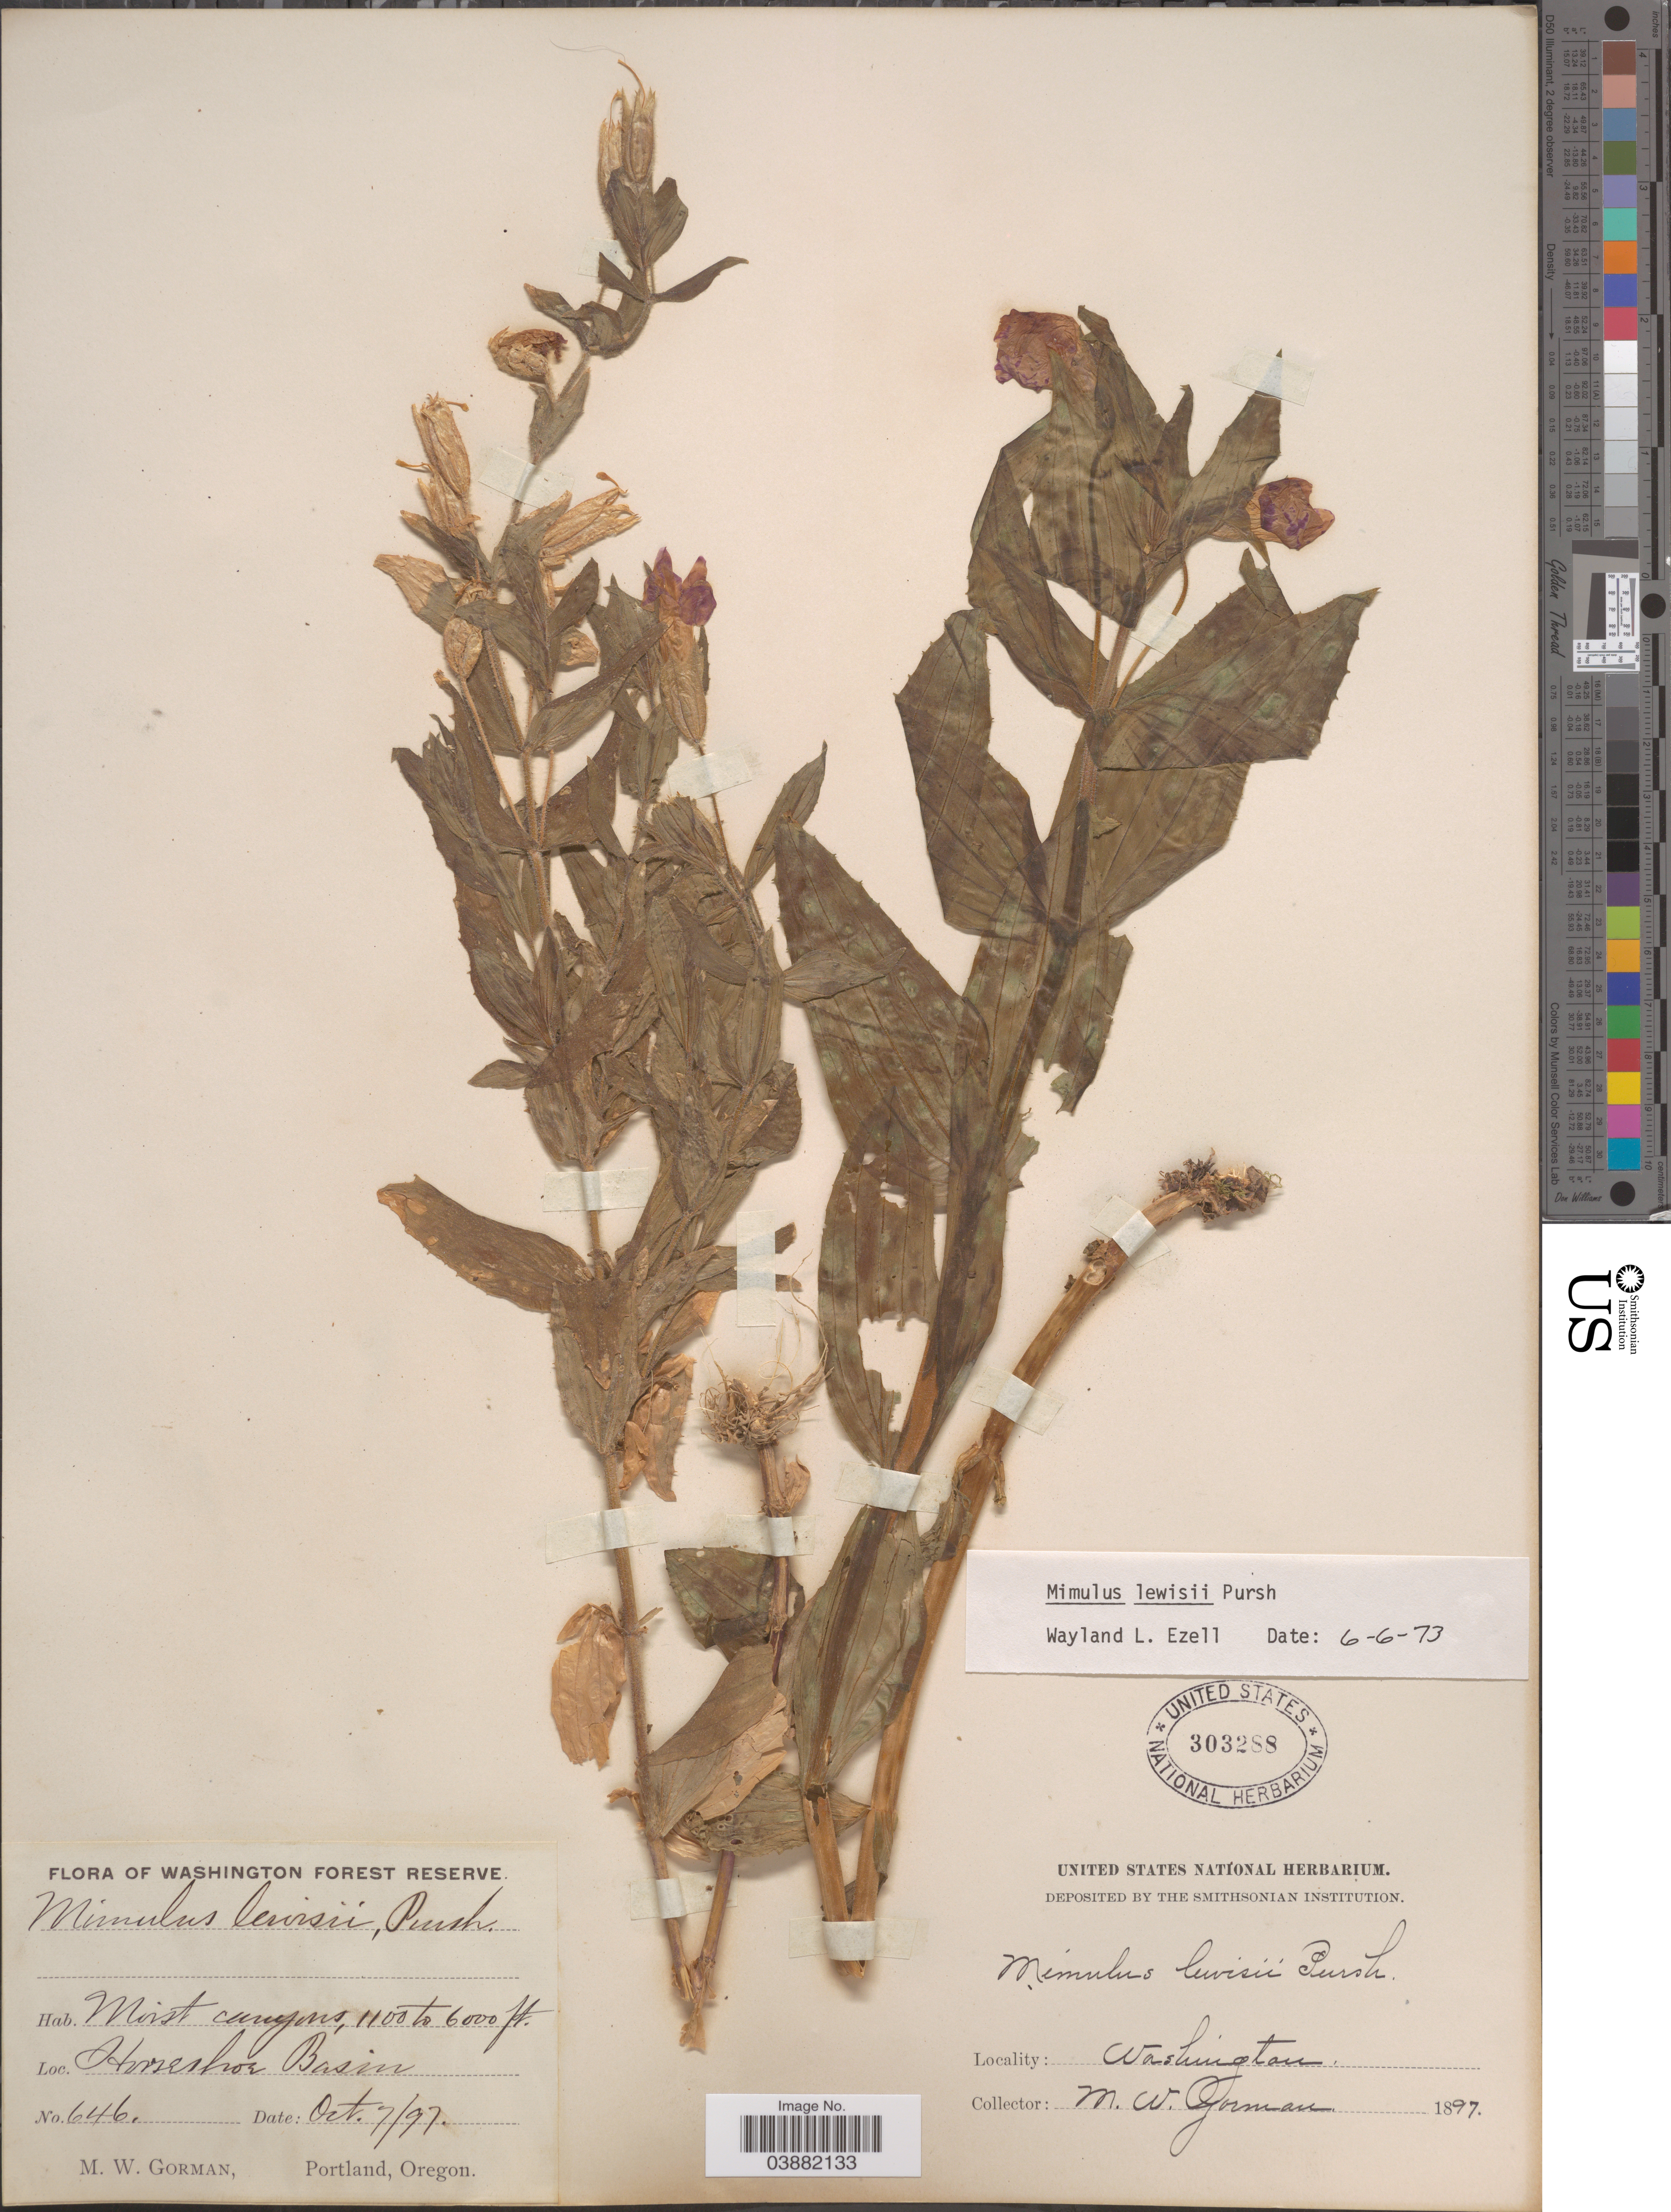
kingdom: Plantae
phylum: Tracheophyta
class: Magnoliopsida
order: Lamiales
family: Phrymaceae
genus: Mimulus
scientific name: Mimulus lewisii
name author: Pursh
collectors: M. W. Gorman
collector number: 646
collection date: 1897-10-07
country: United States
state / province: Washington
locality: Washington Forest Reserve. Horseshoe Basin.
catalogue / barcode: US 303288